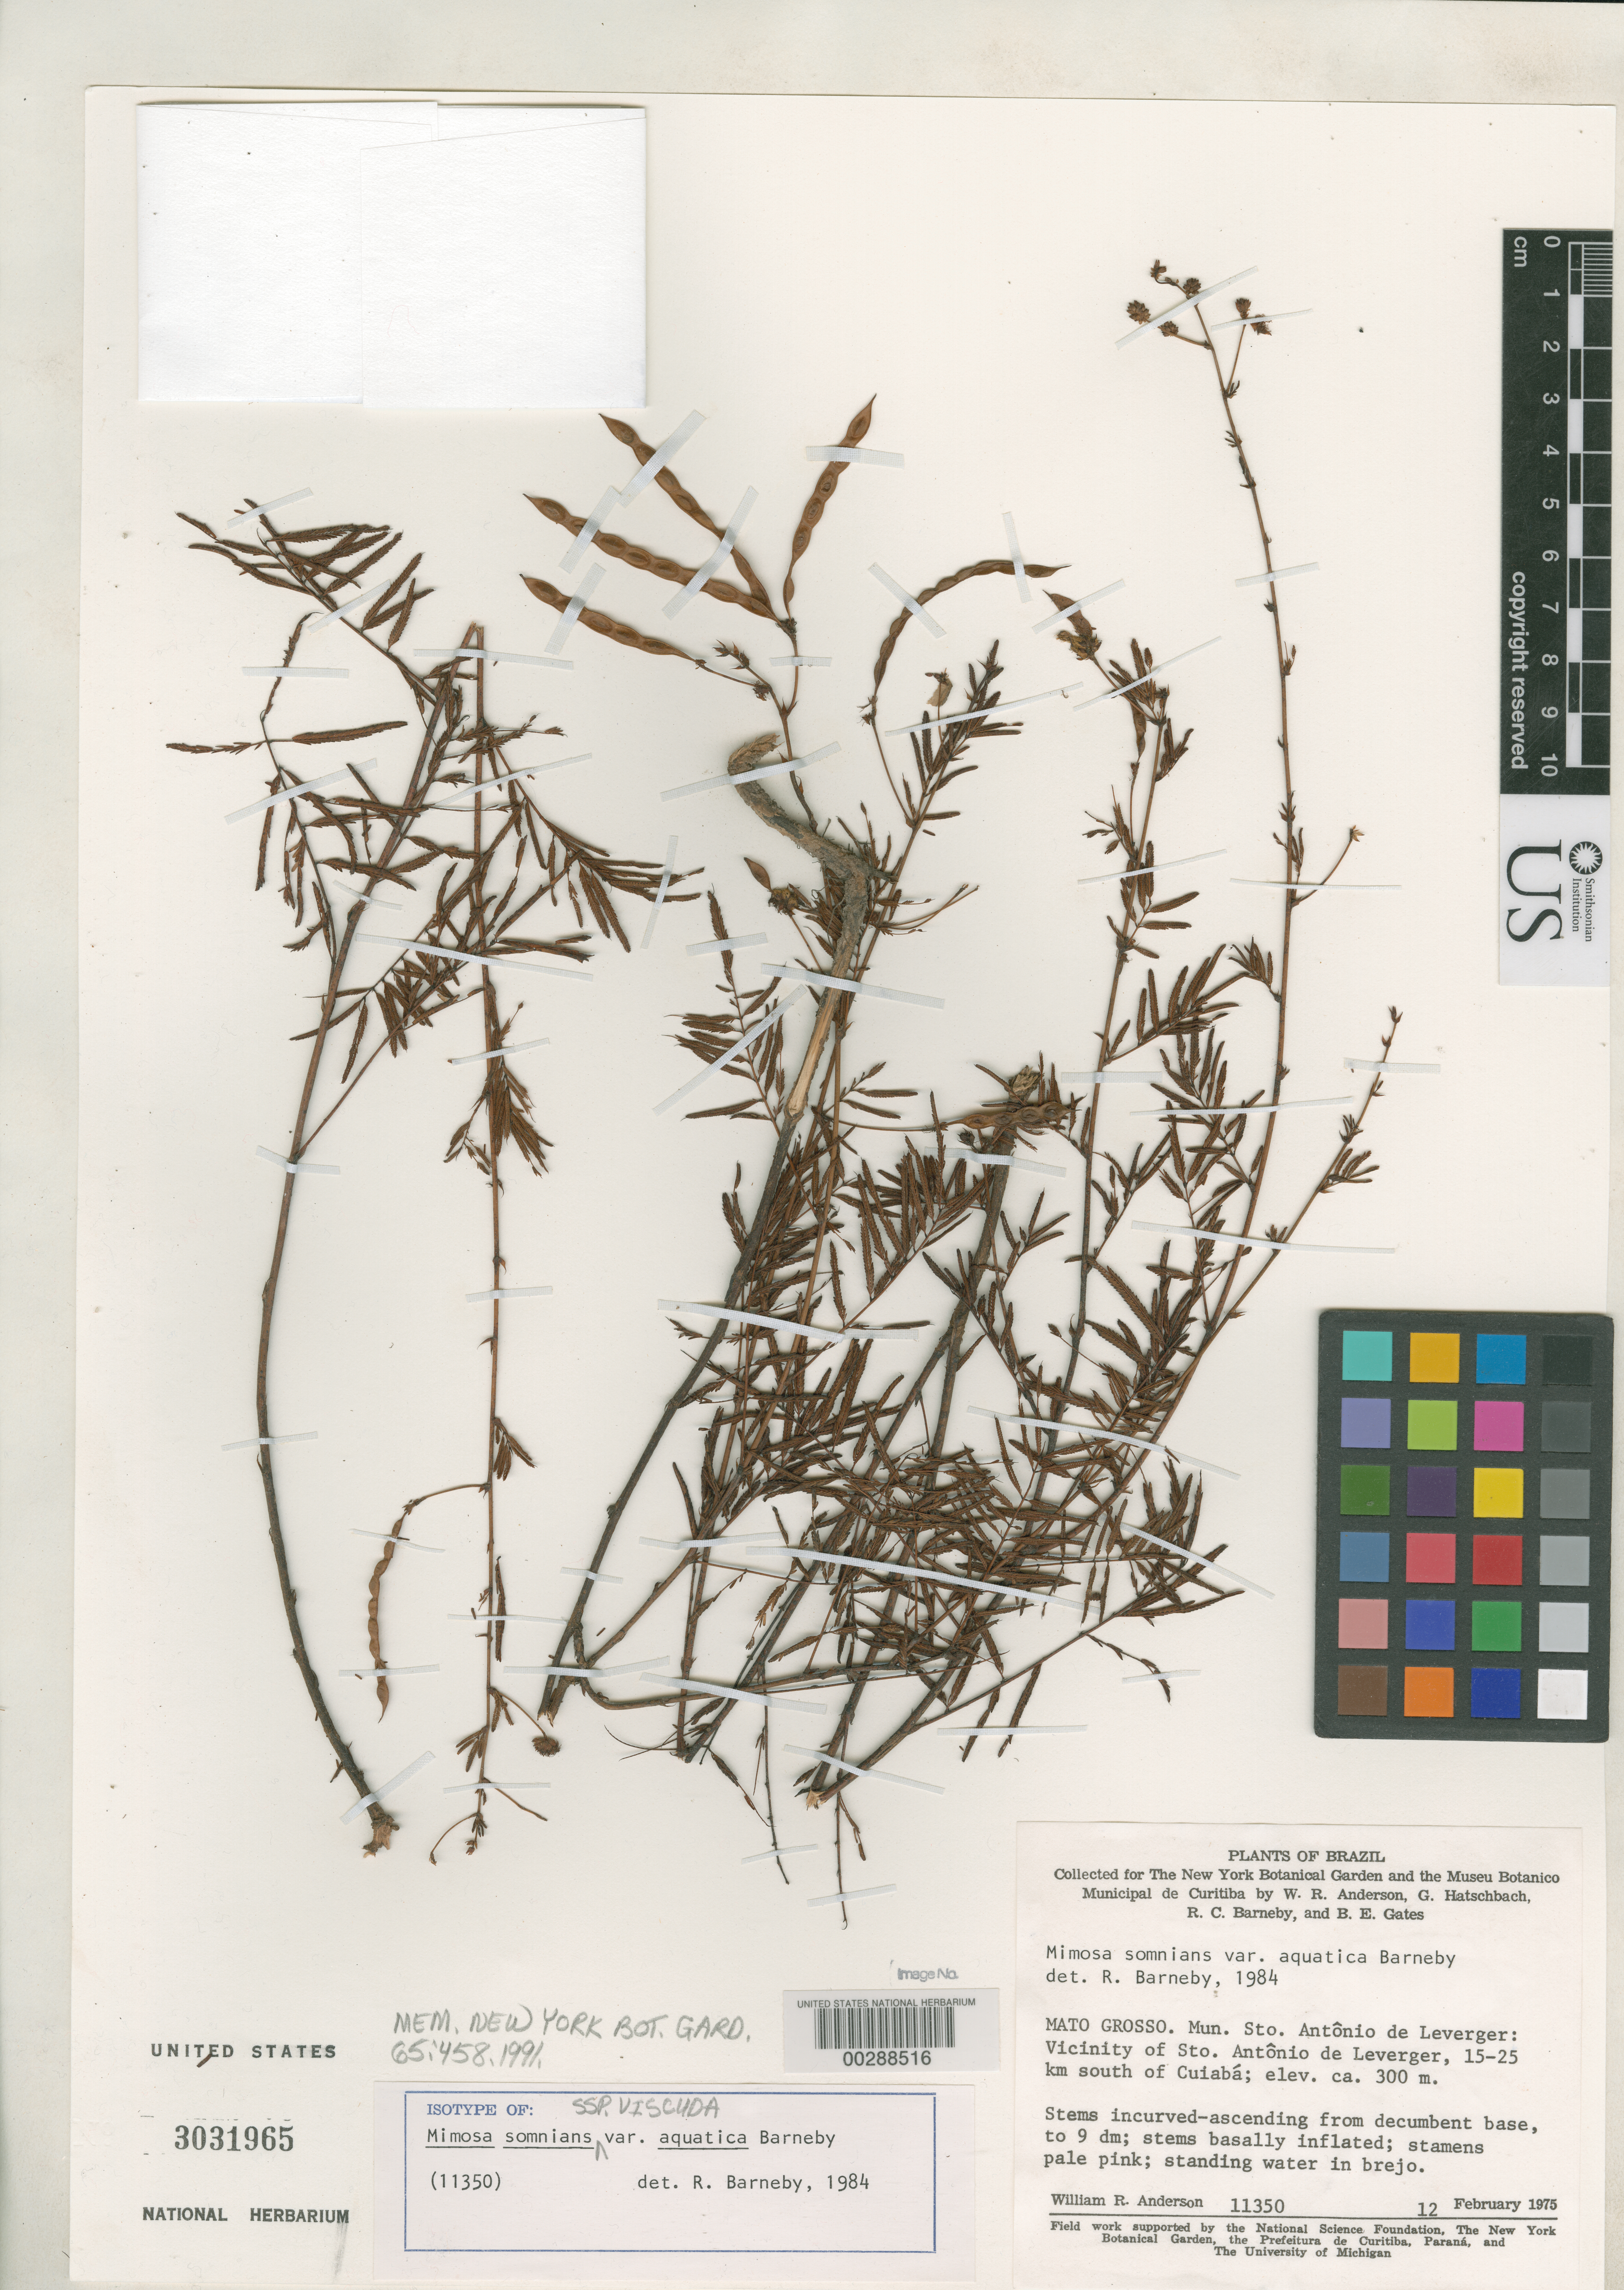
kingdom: Plantae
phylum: Tracheophyta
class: Magnoliopsida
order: Fabales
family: Fabaceae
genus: Mimosa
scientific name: Mimosa somnians subsp. viscuda var. aquatica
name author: Barneby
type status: Isotype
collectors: W. R. Anderson, G. Hatschbach, R. C. Barneby & B. Gates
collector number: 11350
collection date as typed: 12 Feb 1975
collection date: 1975-02-12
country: Brazil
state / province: Mato Grosso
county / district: Santo Antonio de Leverger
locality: Vicinity of Santo Antonio de Leverger, 15-25 km S of Cuiaba.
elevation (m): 600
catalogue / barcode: US 3031965